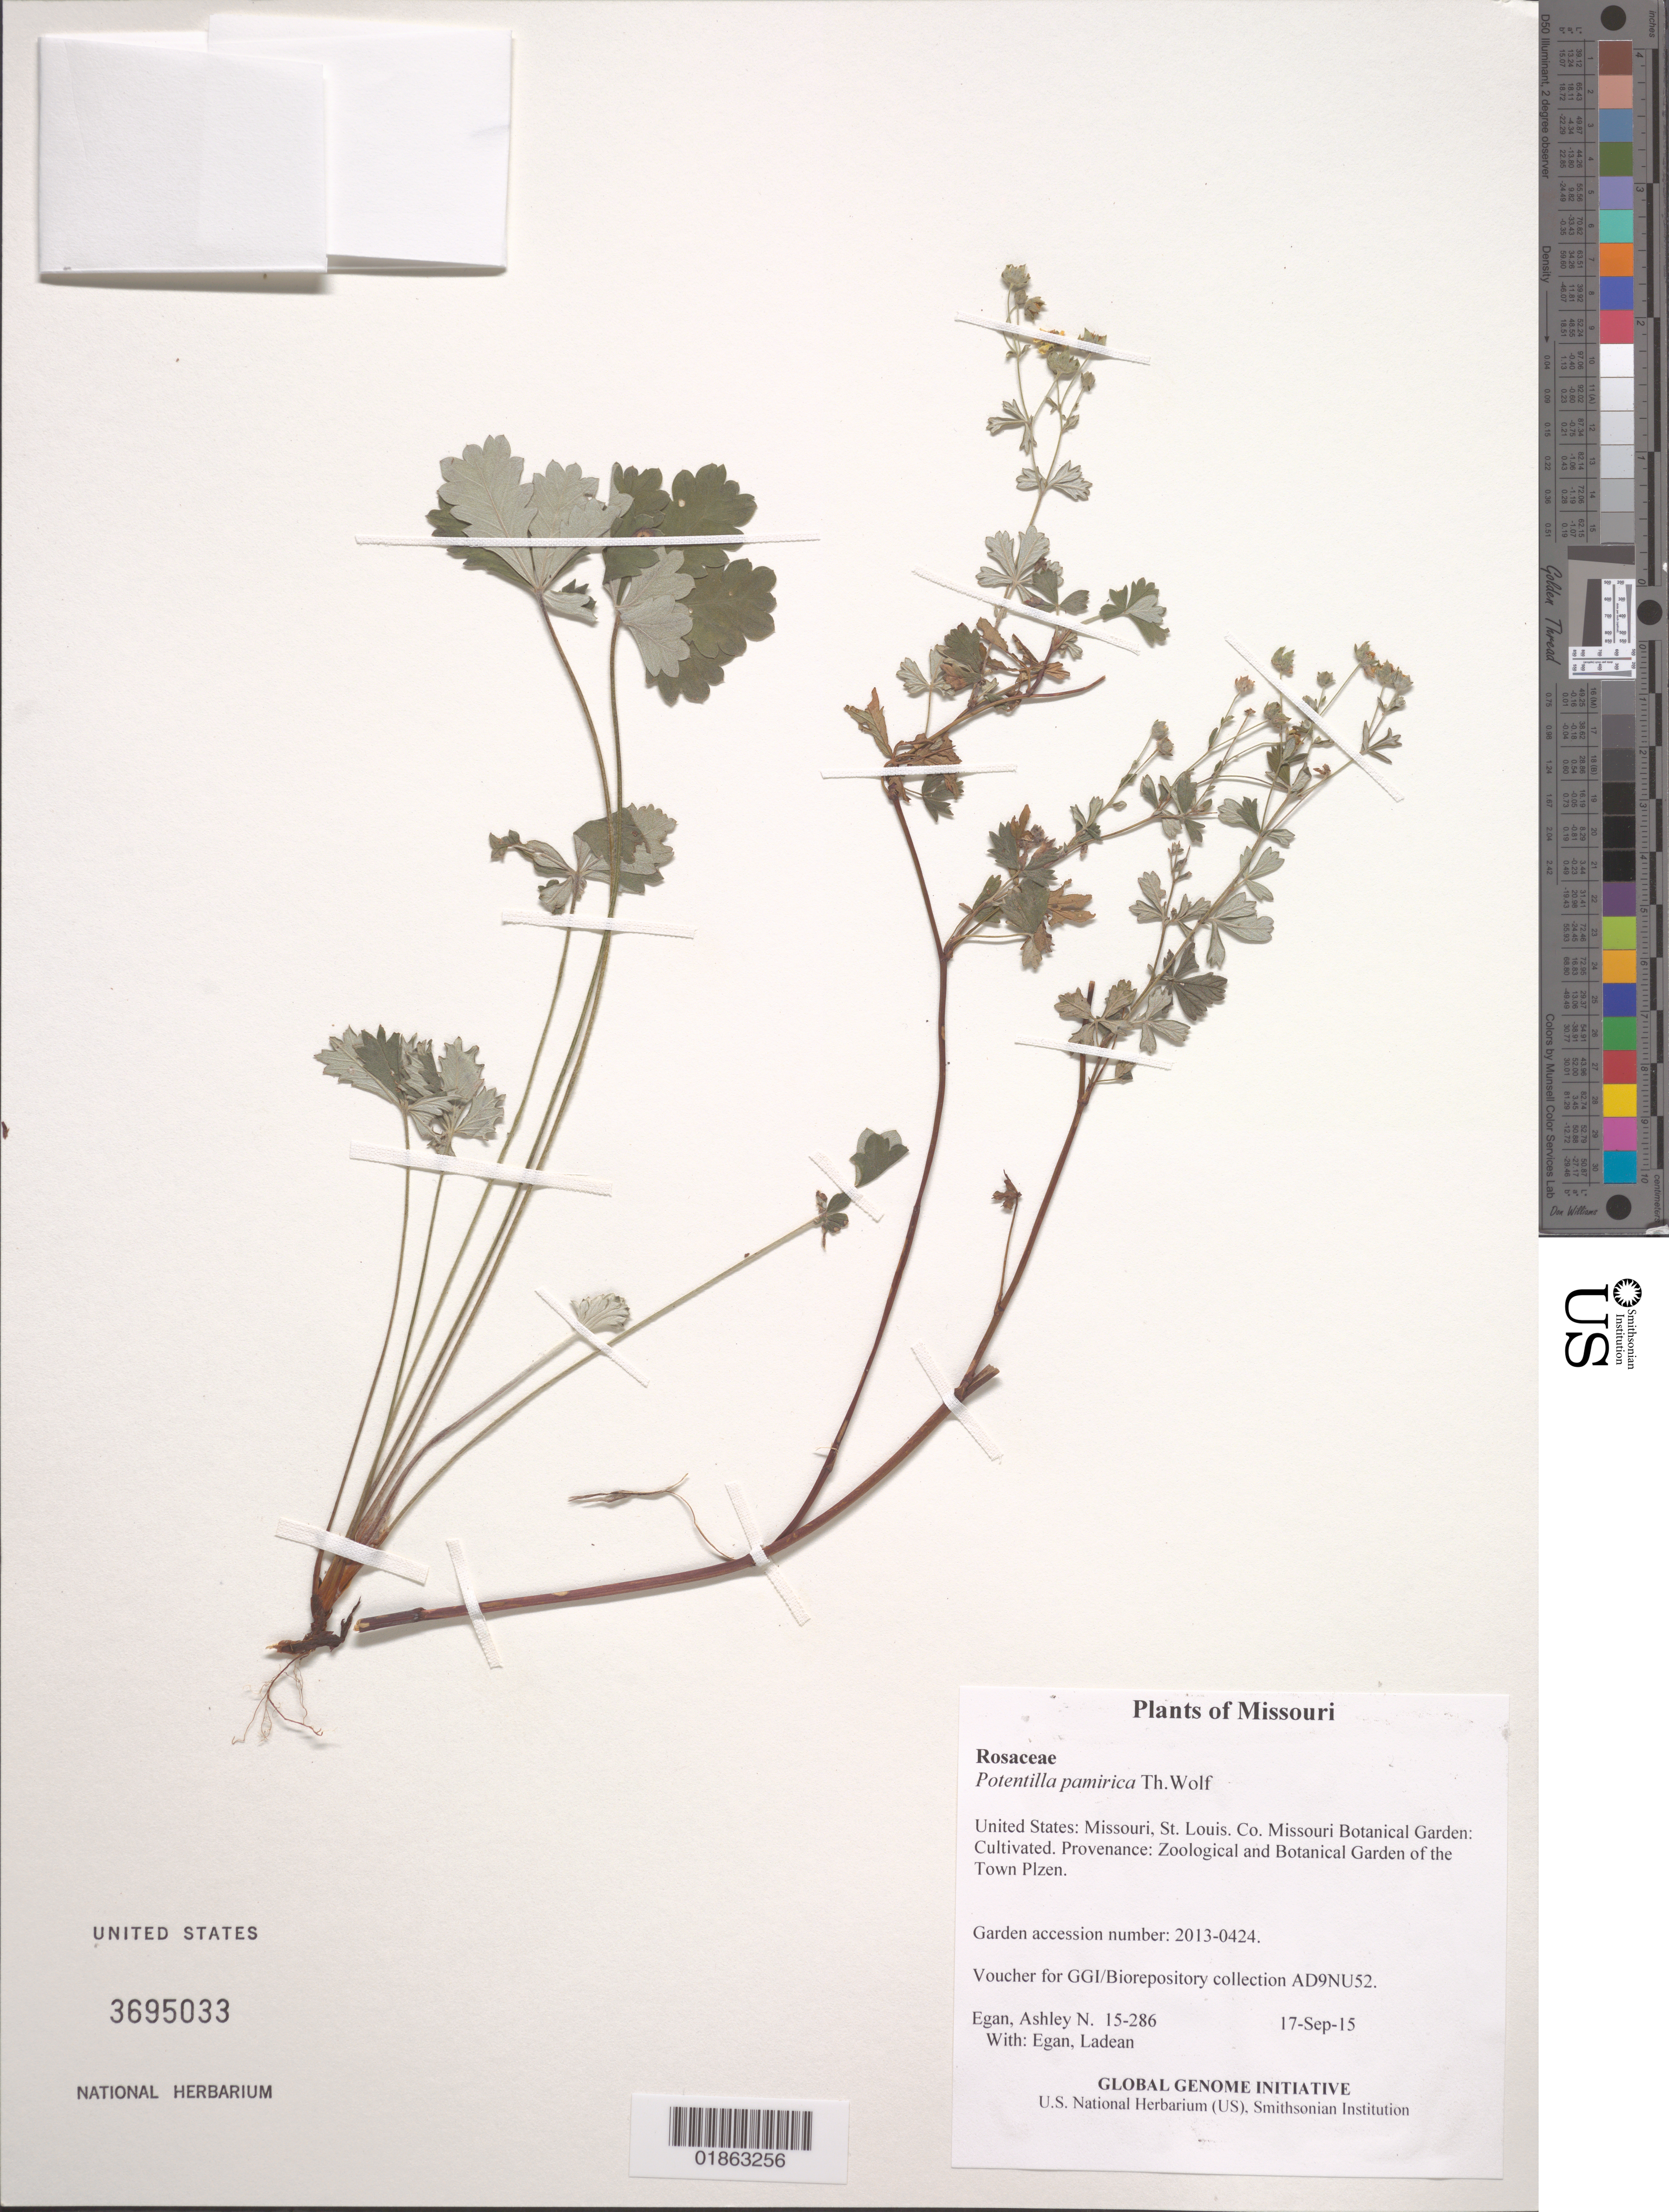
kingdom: Plantae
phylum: Tracheophyta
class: Magnoliopsida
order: Rosales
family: Rosaceae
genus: Potentilla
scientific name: Potentilla pamirica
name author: Th. Wolf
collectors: A. N. Egan & L. Egan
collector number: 15-286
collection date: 2015-09-17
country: United States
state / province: Missouri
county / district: St. Louis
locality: Missouri Botanical Garden: Cultivated. Provenance: Zoological and Botanical Garden of the Town Plzen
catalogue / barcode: US 3695033